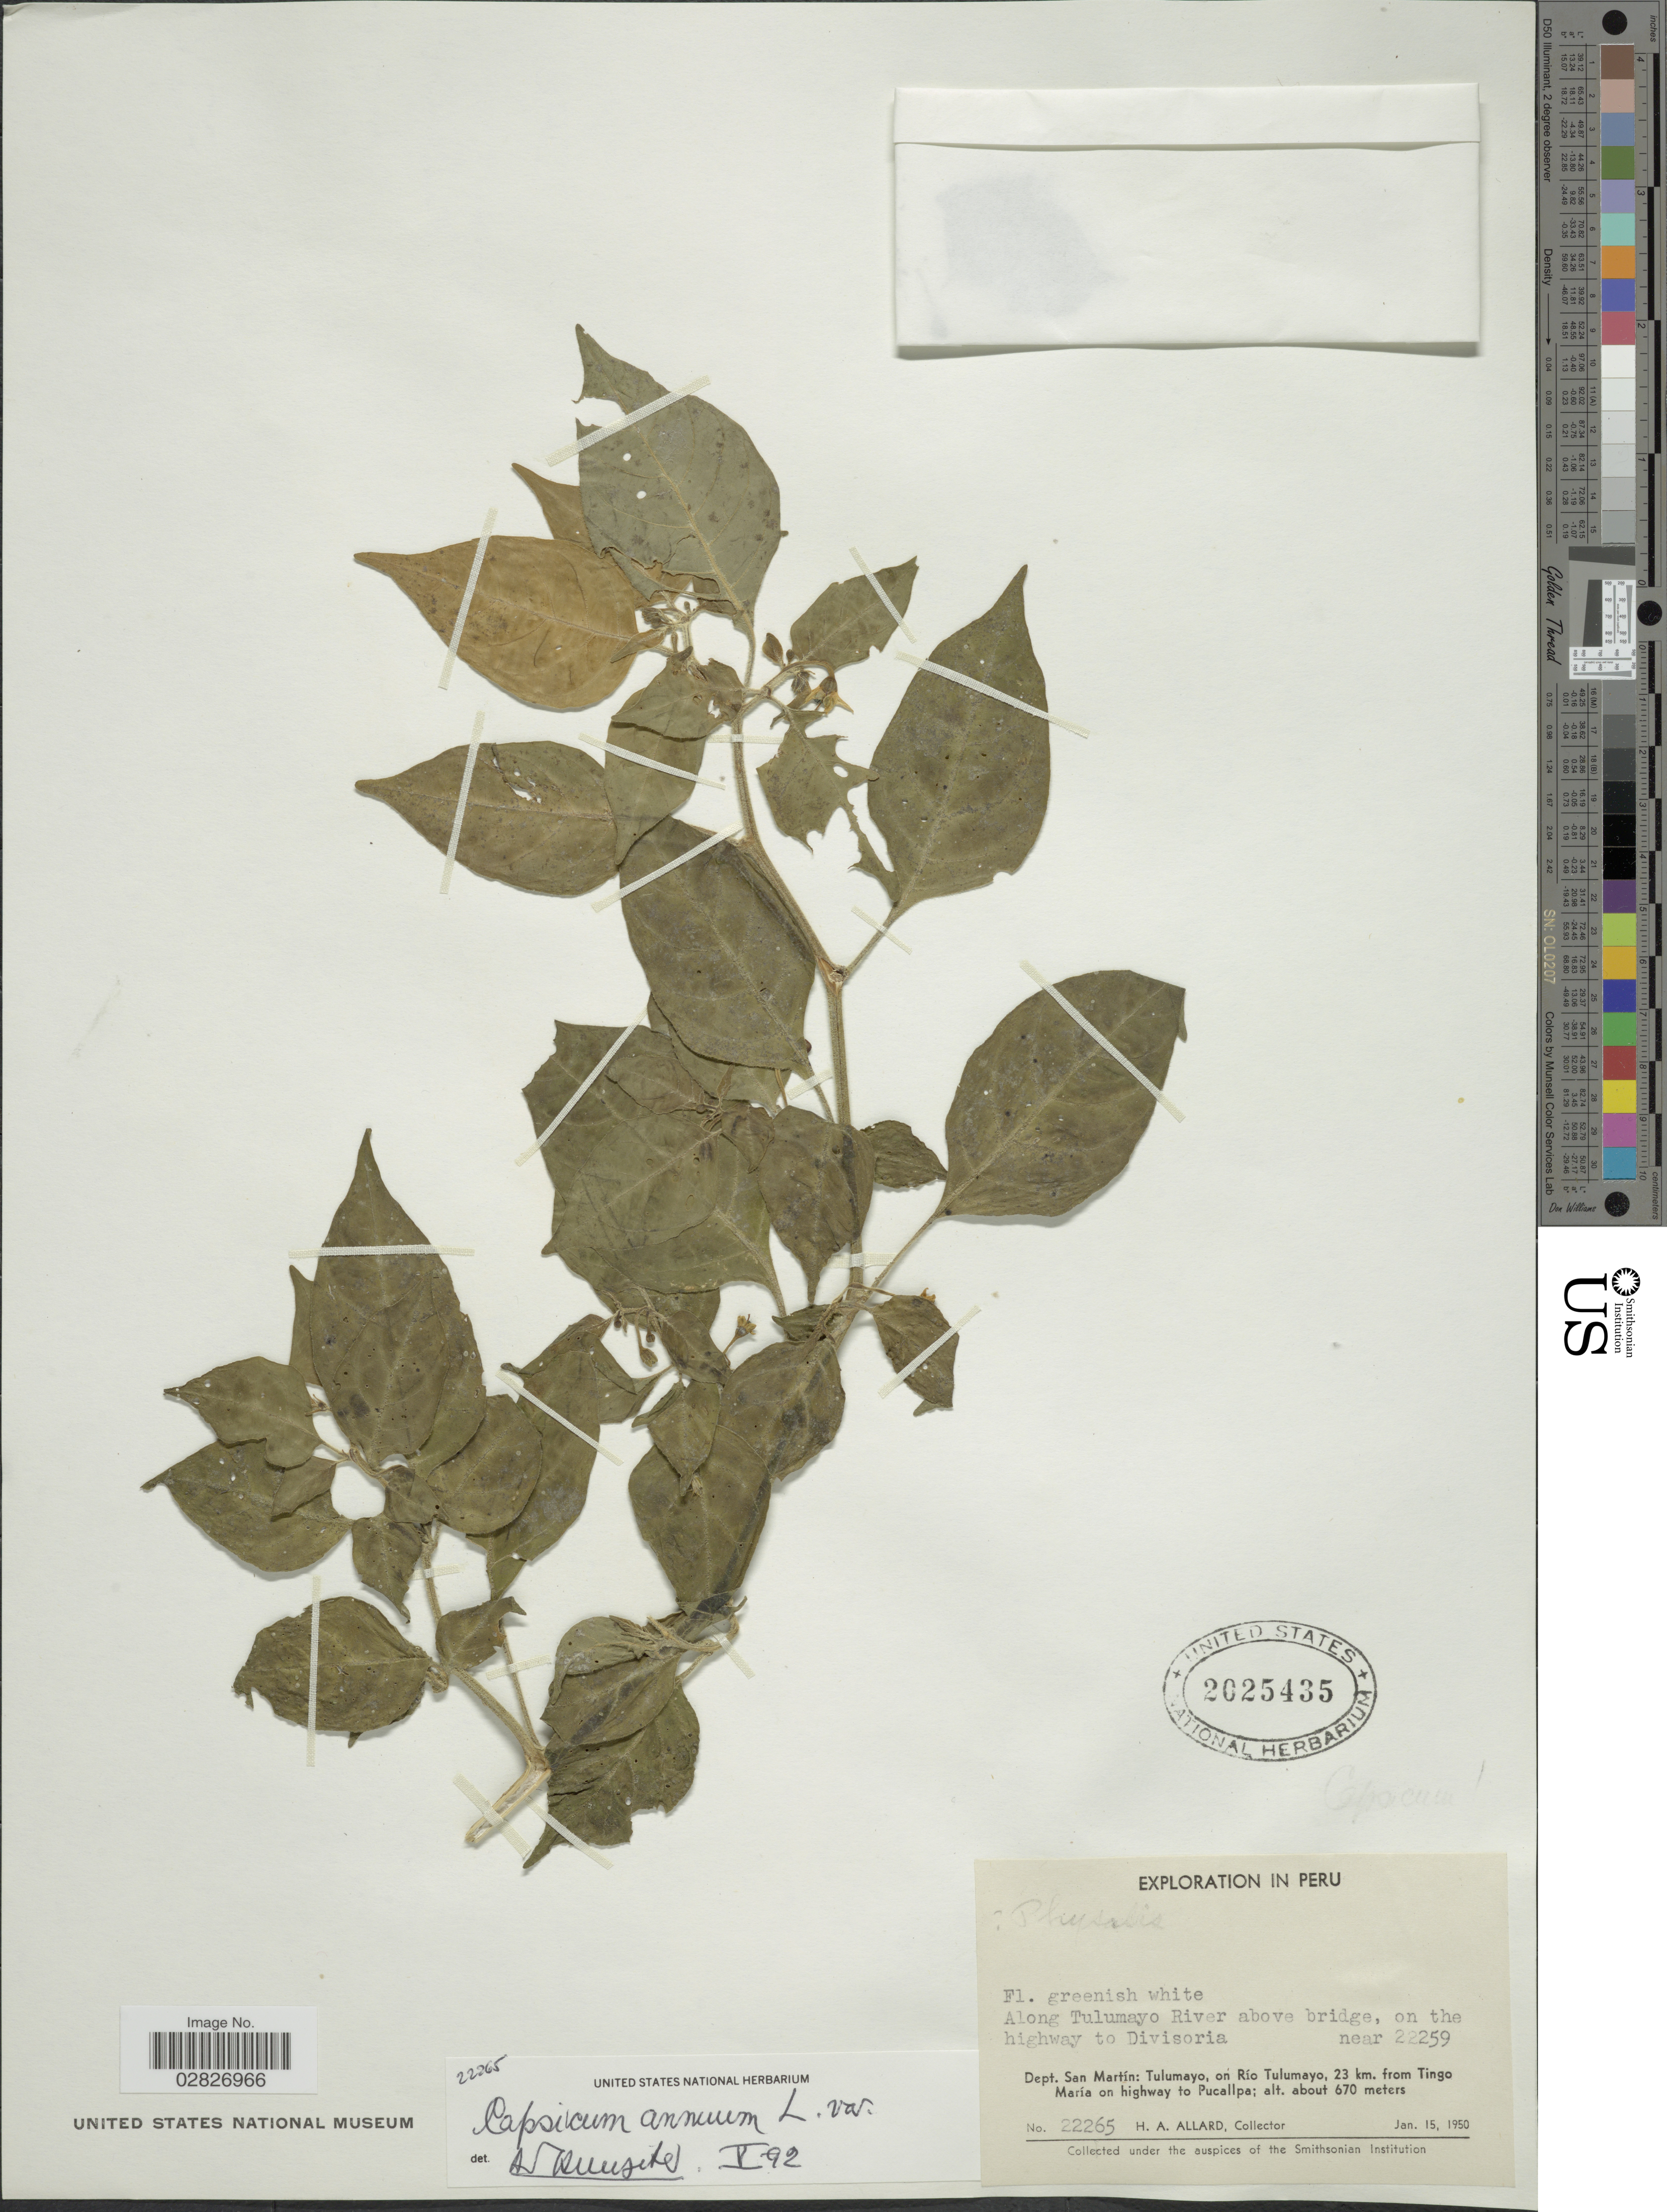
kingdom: Plantae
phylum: Tracheophyta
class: Magnoliopsida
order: Solanales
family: Solanaceae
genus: Capsicum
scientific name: Capsicum annuum 'Habanero'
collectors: H. A. Allard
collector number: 22265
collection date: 1950-01-15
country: Peru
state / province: San Martín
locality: Along Tulumayo River above bridge, on the highway to Divisoria near 22259, Dept. San Martín, Tulumayo, on Río Tulumayo, 23 km. from Tingo María on highway to Pucallpa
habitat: along river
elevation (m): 670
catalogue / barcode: US 2025435